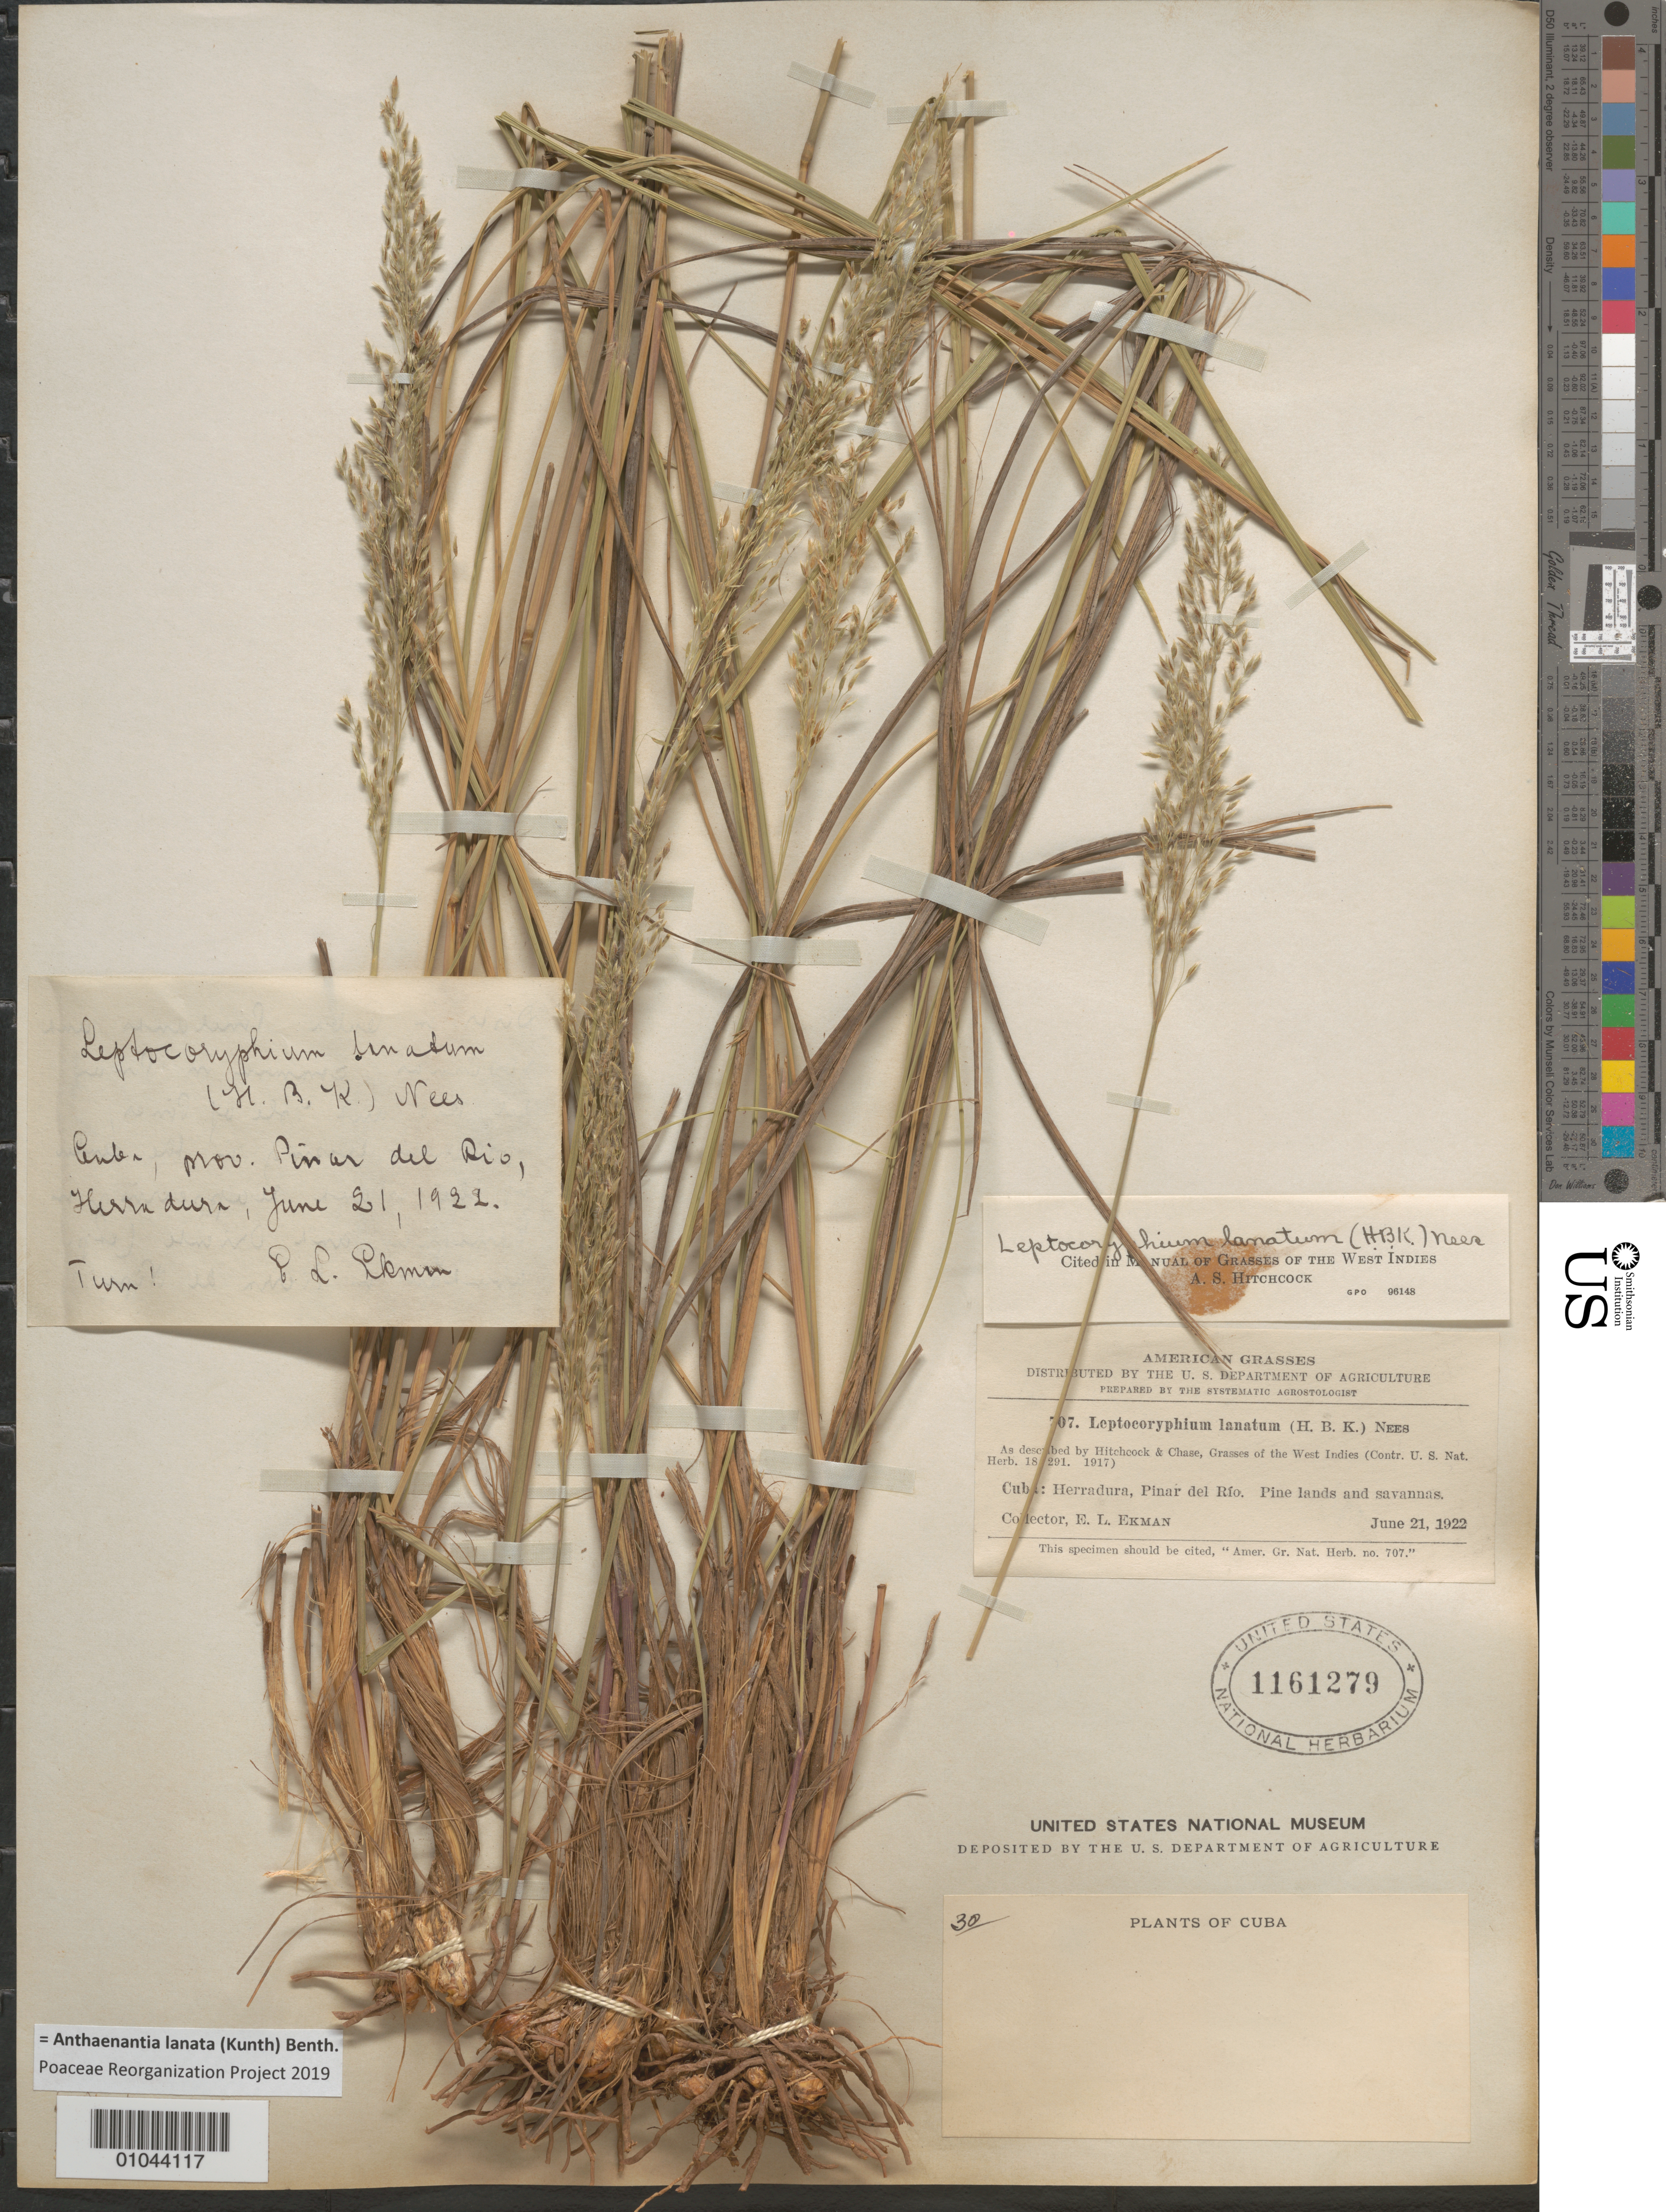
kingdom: Plantae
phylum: Tracheophyta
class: Liliopsida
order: Poales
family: Poaceae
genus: Leptocoryphium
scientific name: Leptocoryphium lanatum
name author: (Kunth) Nees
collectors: E. L. Ekman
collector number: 707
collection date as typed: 21 Jun 1922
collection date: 1922-06-21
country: Cuba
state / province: Pinar del Rio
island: Cuba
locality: Herradura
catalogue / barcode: US 1161279